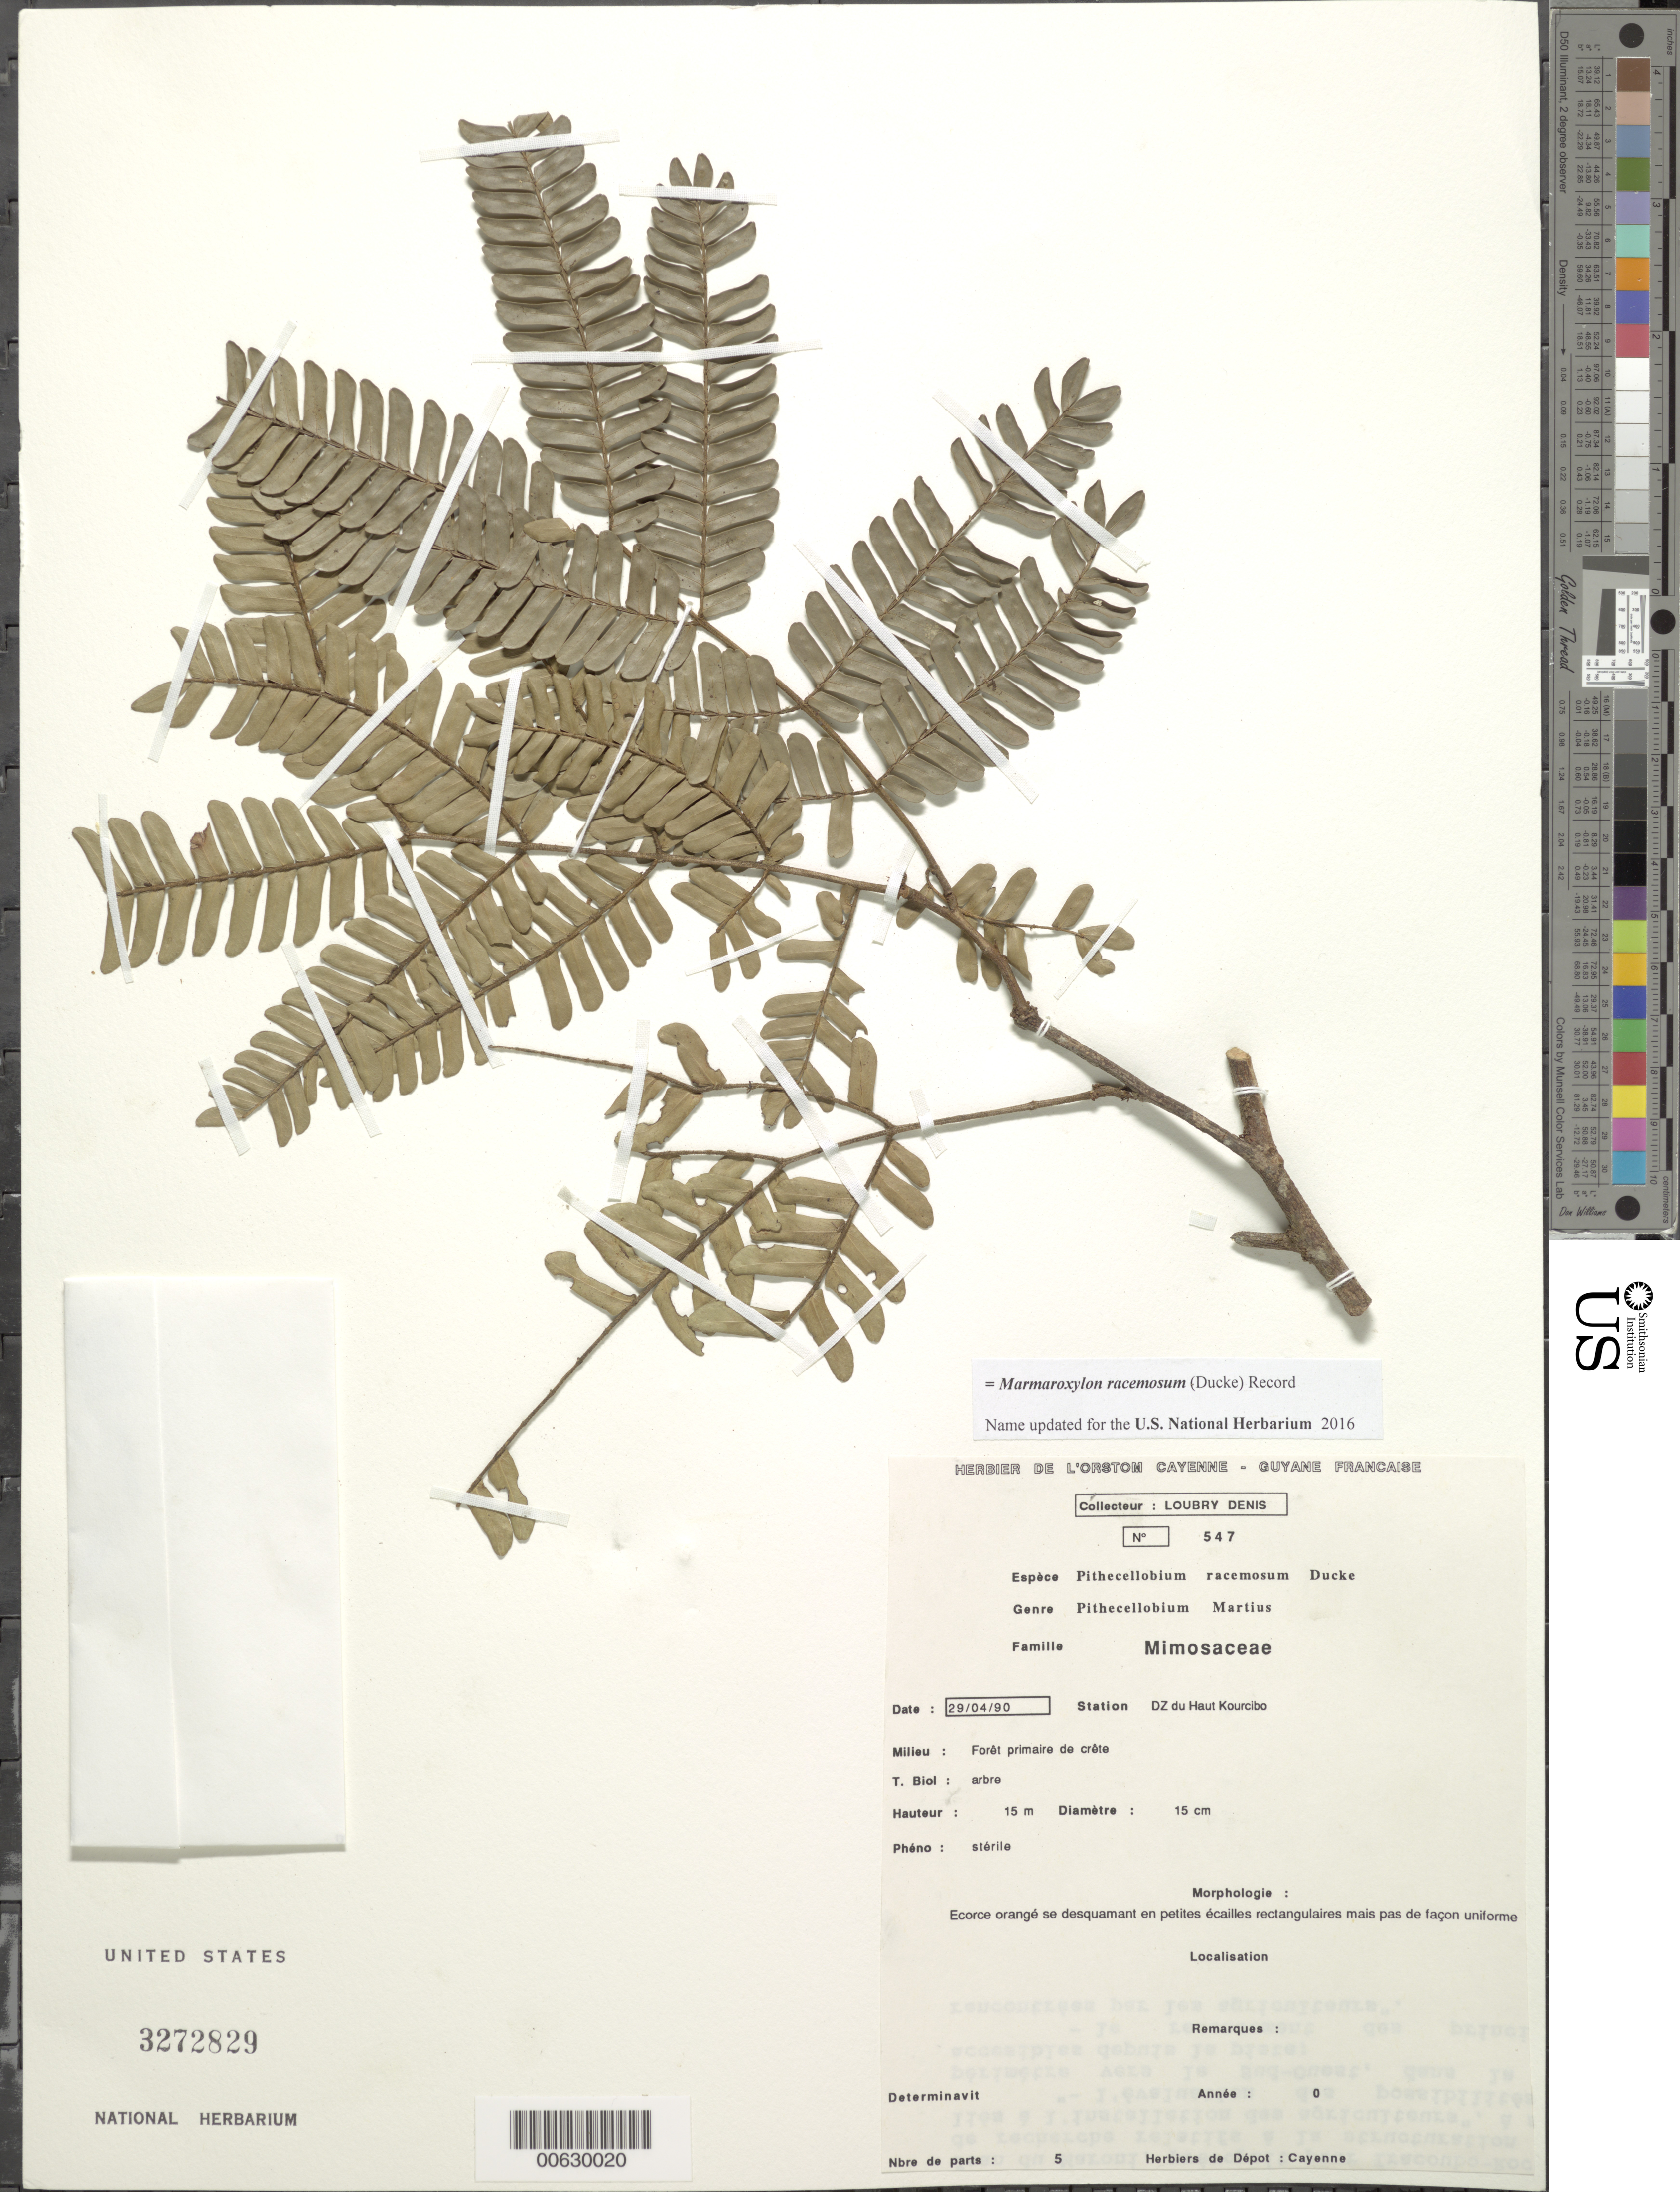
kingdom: Plantae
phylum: Tracheophyta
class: Magnoliopsida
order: Fabales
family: Fabaceae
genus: Zygia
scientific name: Zygia racemosa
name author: (Ducke) Barneby & J.W. Grimes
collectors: D. Loubry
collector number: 547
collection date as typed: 29-Apr-90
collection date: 1990-04-29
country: French Guiana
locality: DZ du Haut Kourcibo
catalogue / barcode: US 3272829